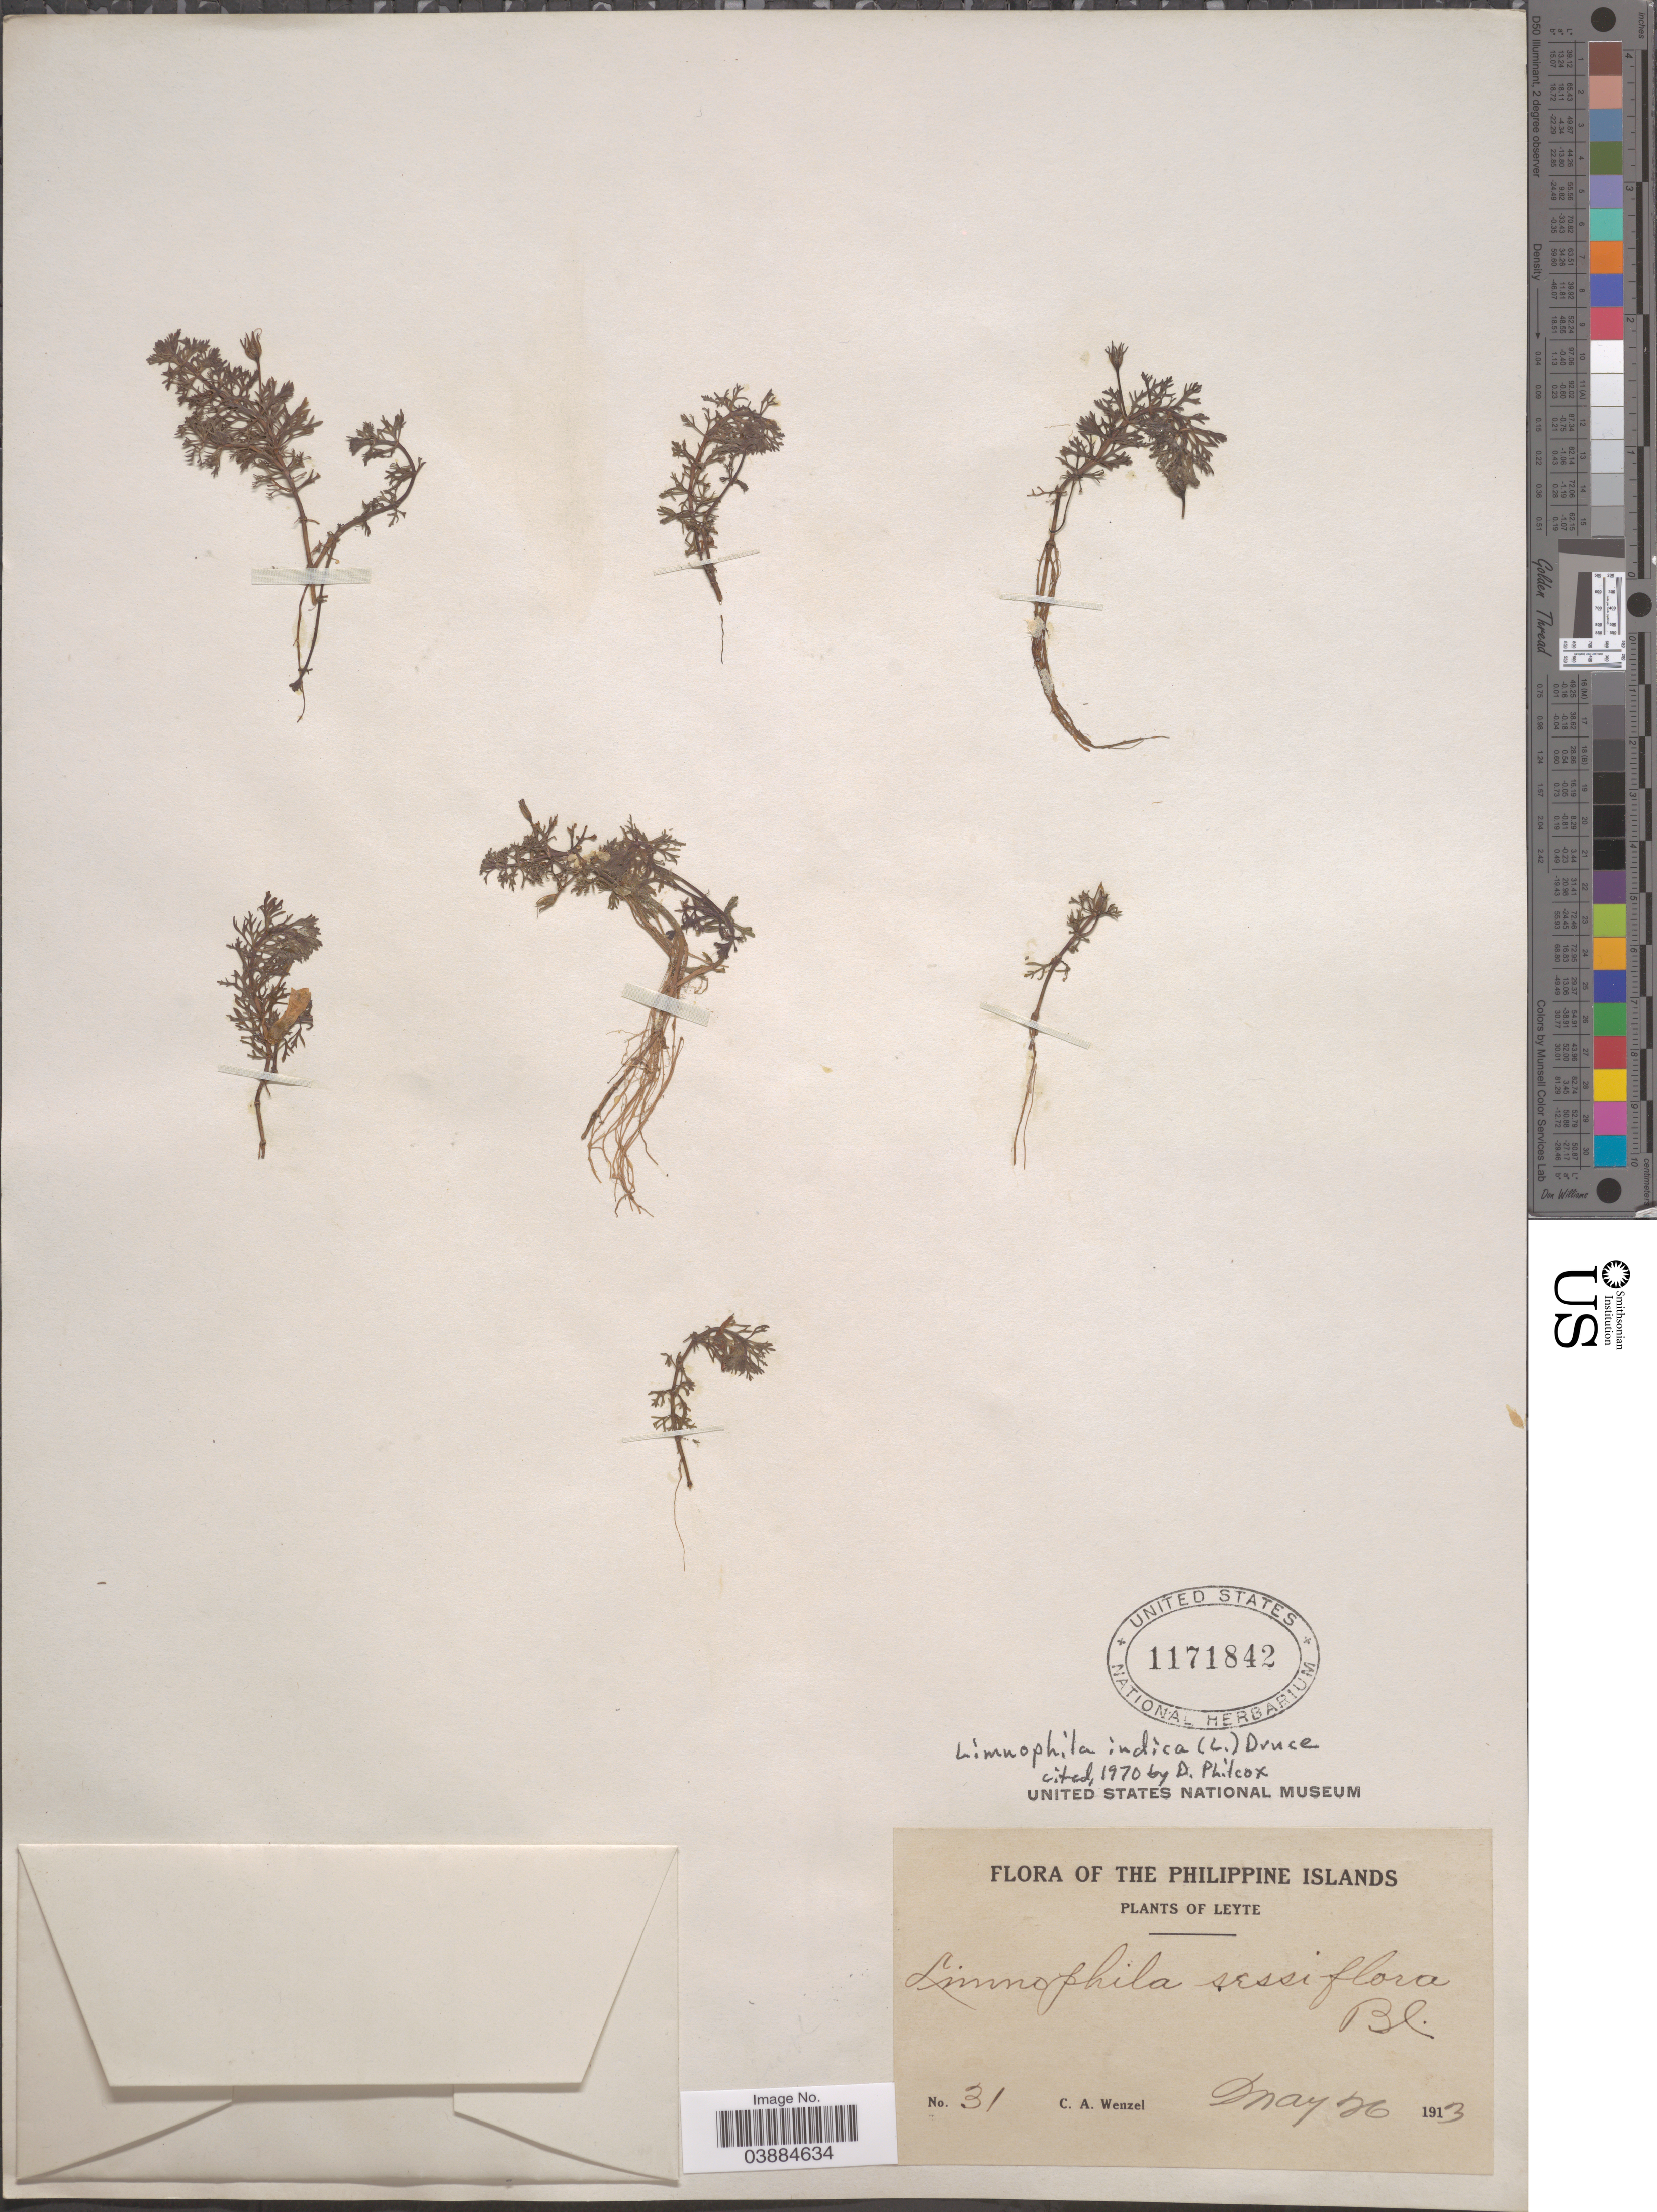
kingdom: Plantae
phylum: Tracheophyta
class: Magnoliopsida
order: Lamiales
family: Plantaginaceae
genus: Limnophila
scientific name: Limnophila indica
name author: (L.) Druce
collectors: C. Wenzel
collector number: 31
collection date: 1913-05-26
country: Philippines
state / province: Eastern Visayas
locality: Leyte.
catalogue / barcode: US 1171842